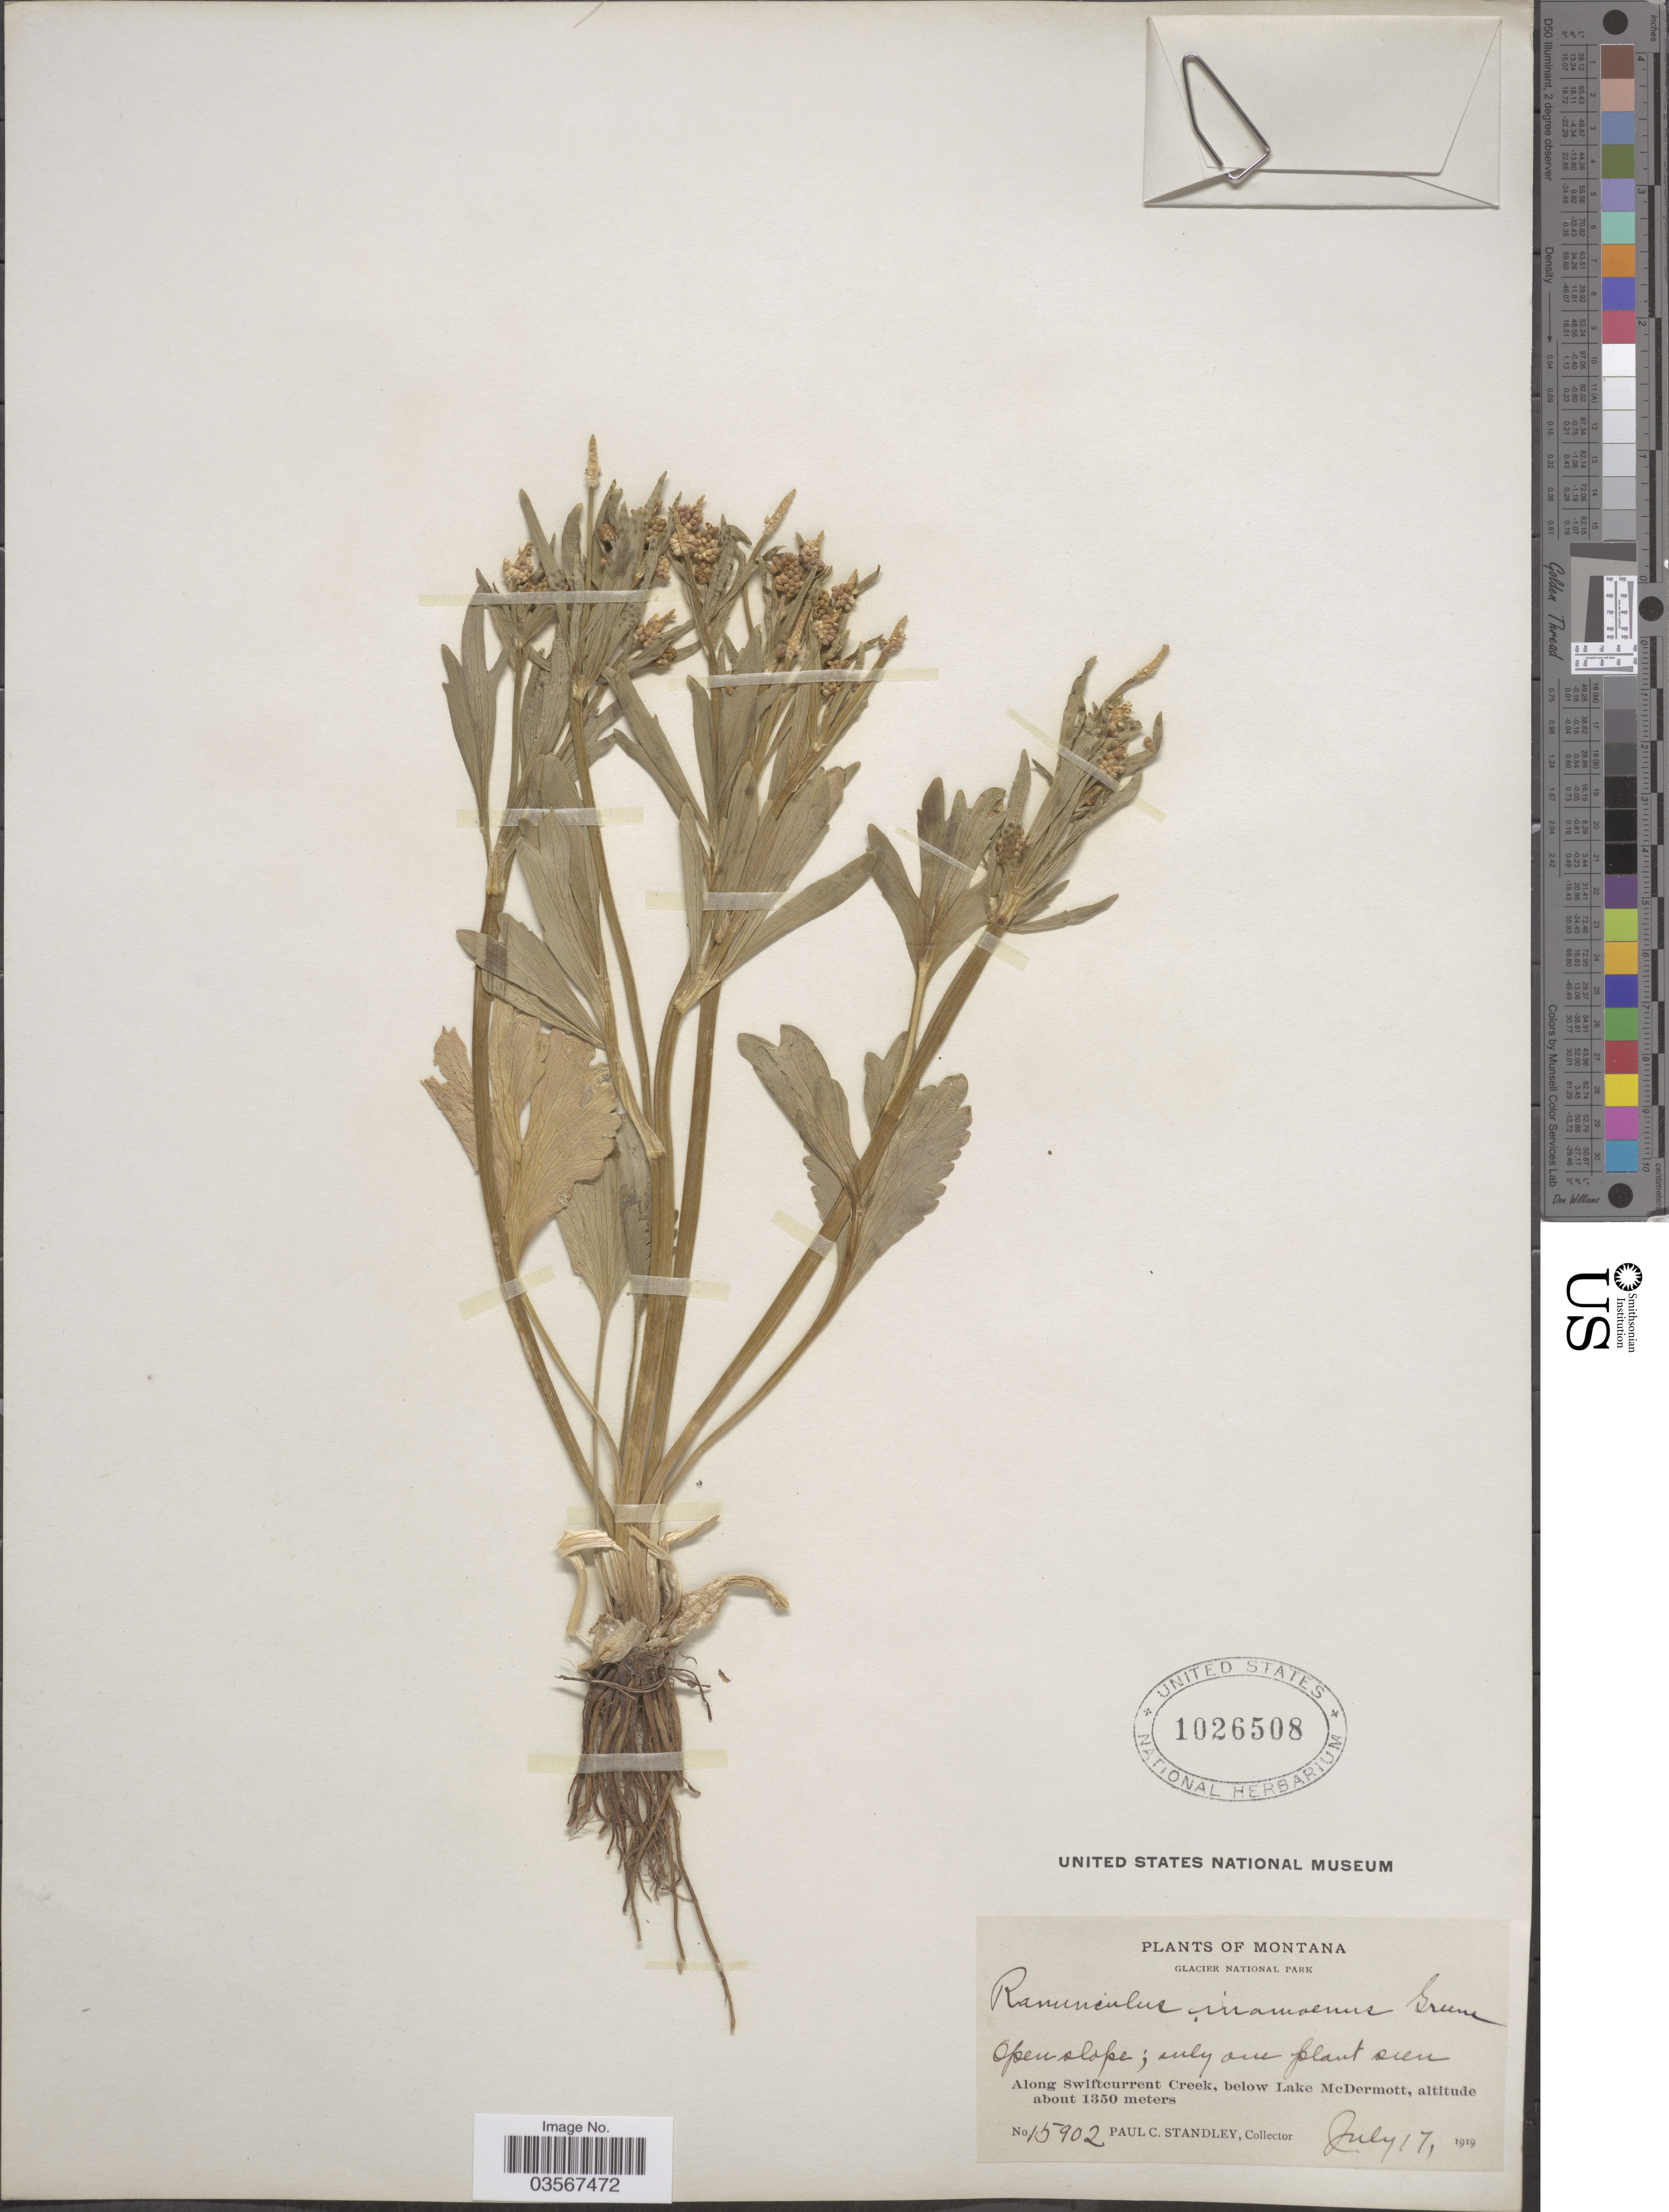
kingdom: Plantae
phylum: Tracheophyta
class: Magnoliopsida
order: Ranunculales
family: Ranunculaceae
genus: Ranunculus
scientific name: Ranunculus inamoenus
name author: Greene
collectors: P. C. Standley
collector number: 15902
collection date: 1919-07-17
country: United States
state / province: Montana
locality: Glacier National Park. Along Swiftcurrent Creek, below Lake McDermott.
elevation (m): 1350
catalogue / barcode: US 1026508